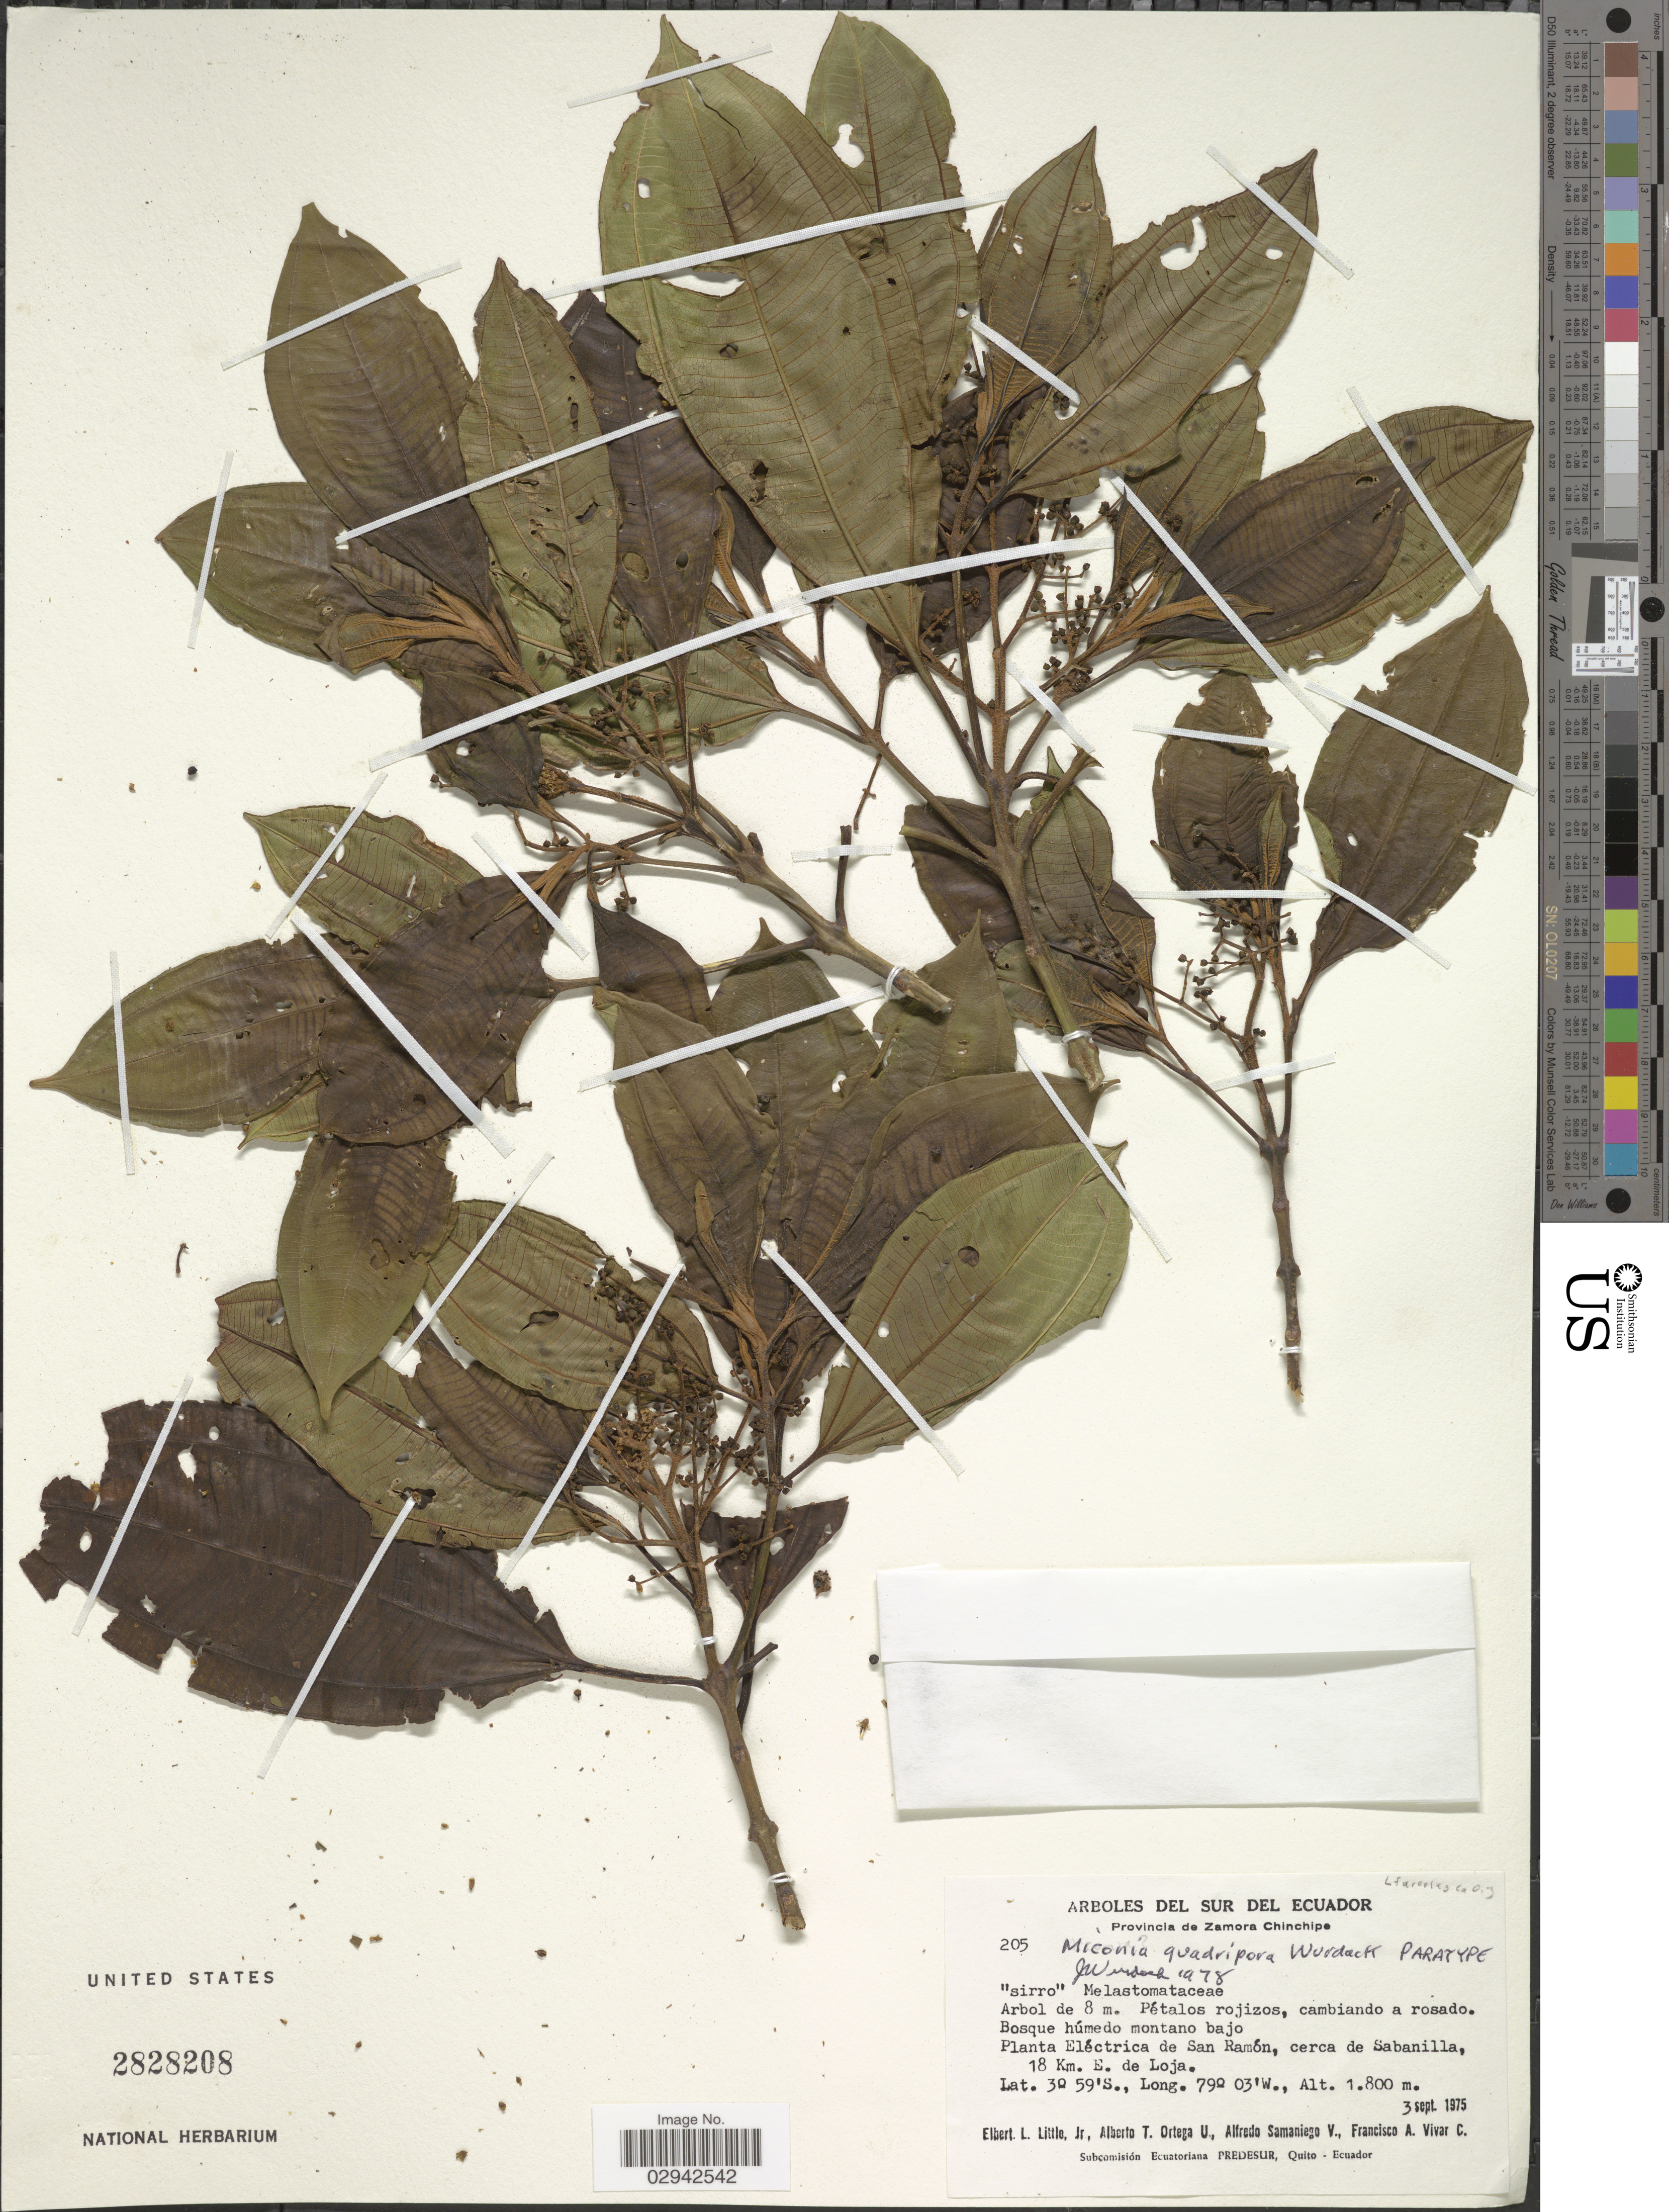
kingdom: Plantae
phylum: Tracheophyta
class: Magnoliopsida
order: Myrtales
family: Melastomataceae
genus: Miconia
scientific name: Miconia quadripora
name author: Wurdack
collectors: E. L. Little, A. T. Ortega U., A. V. Samaniego & F. A. Vivar C.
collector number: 205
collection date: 1975-09-03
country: Ecuador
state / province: Zamora-Chinchipe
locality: Planta Eléctrica de San Ramón, cerca de Sabanilla, 18 Km. E. de Loja.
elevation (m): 1800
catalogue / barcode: US 2828208